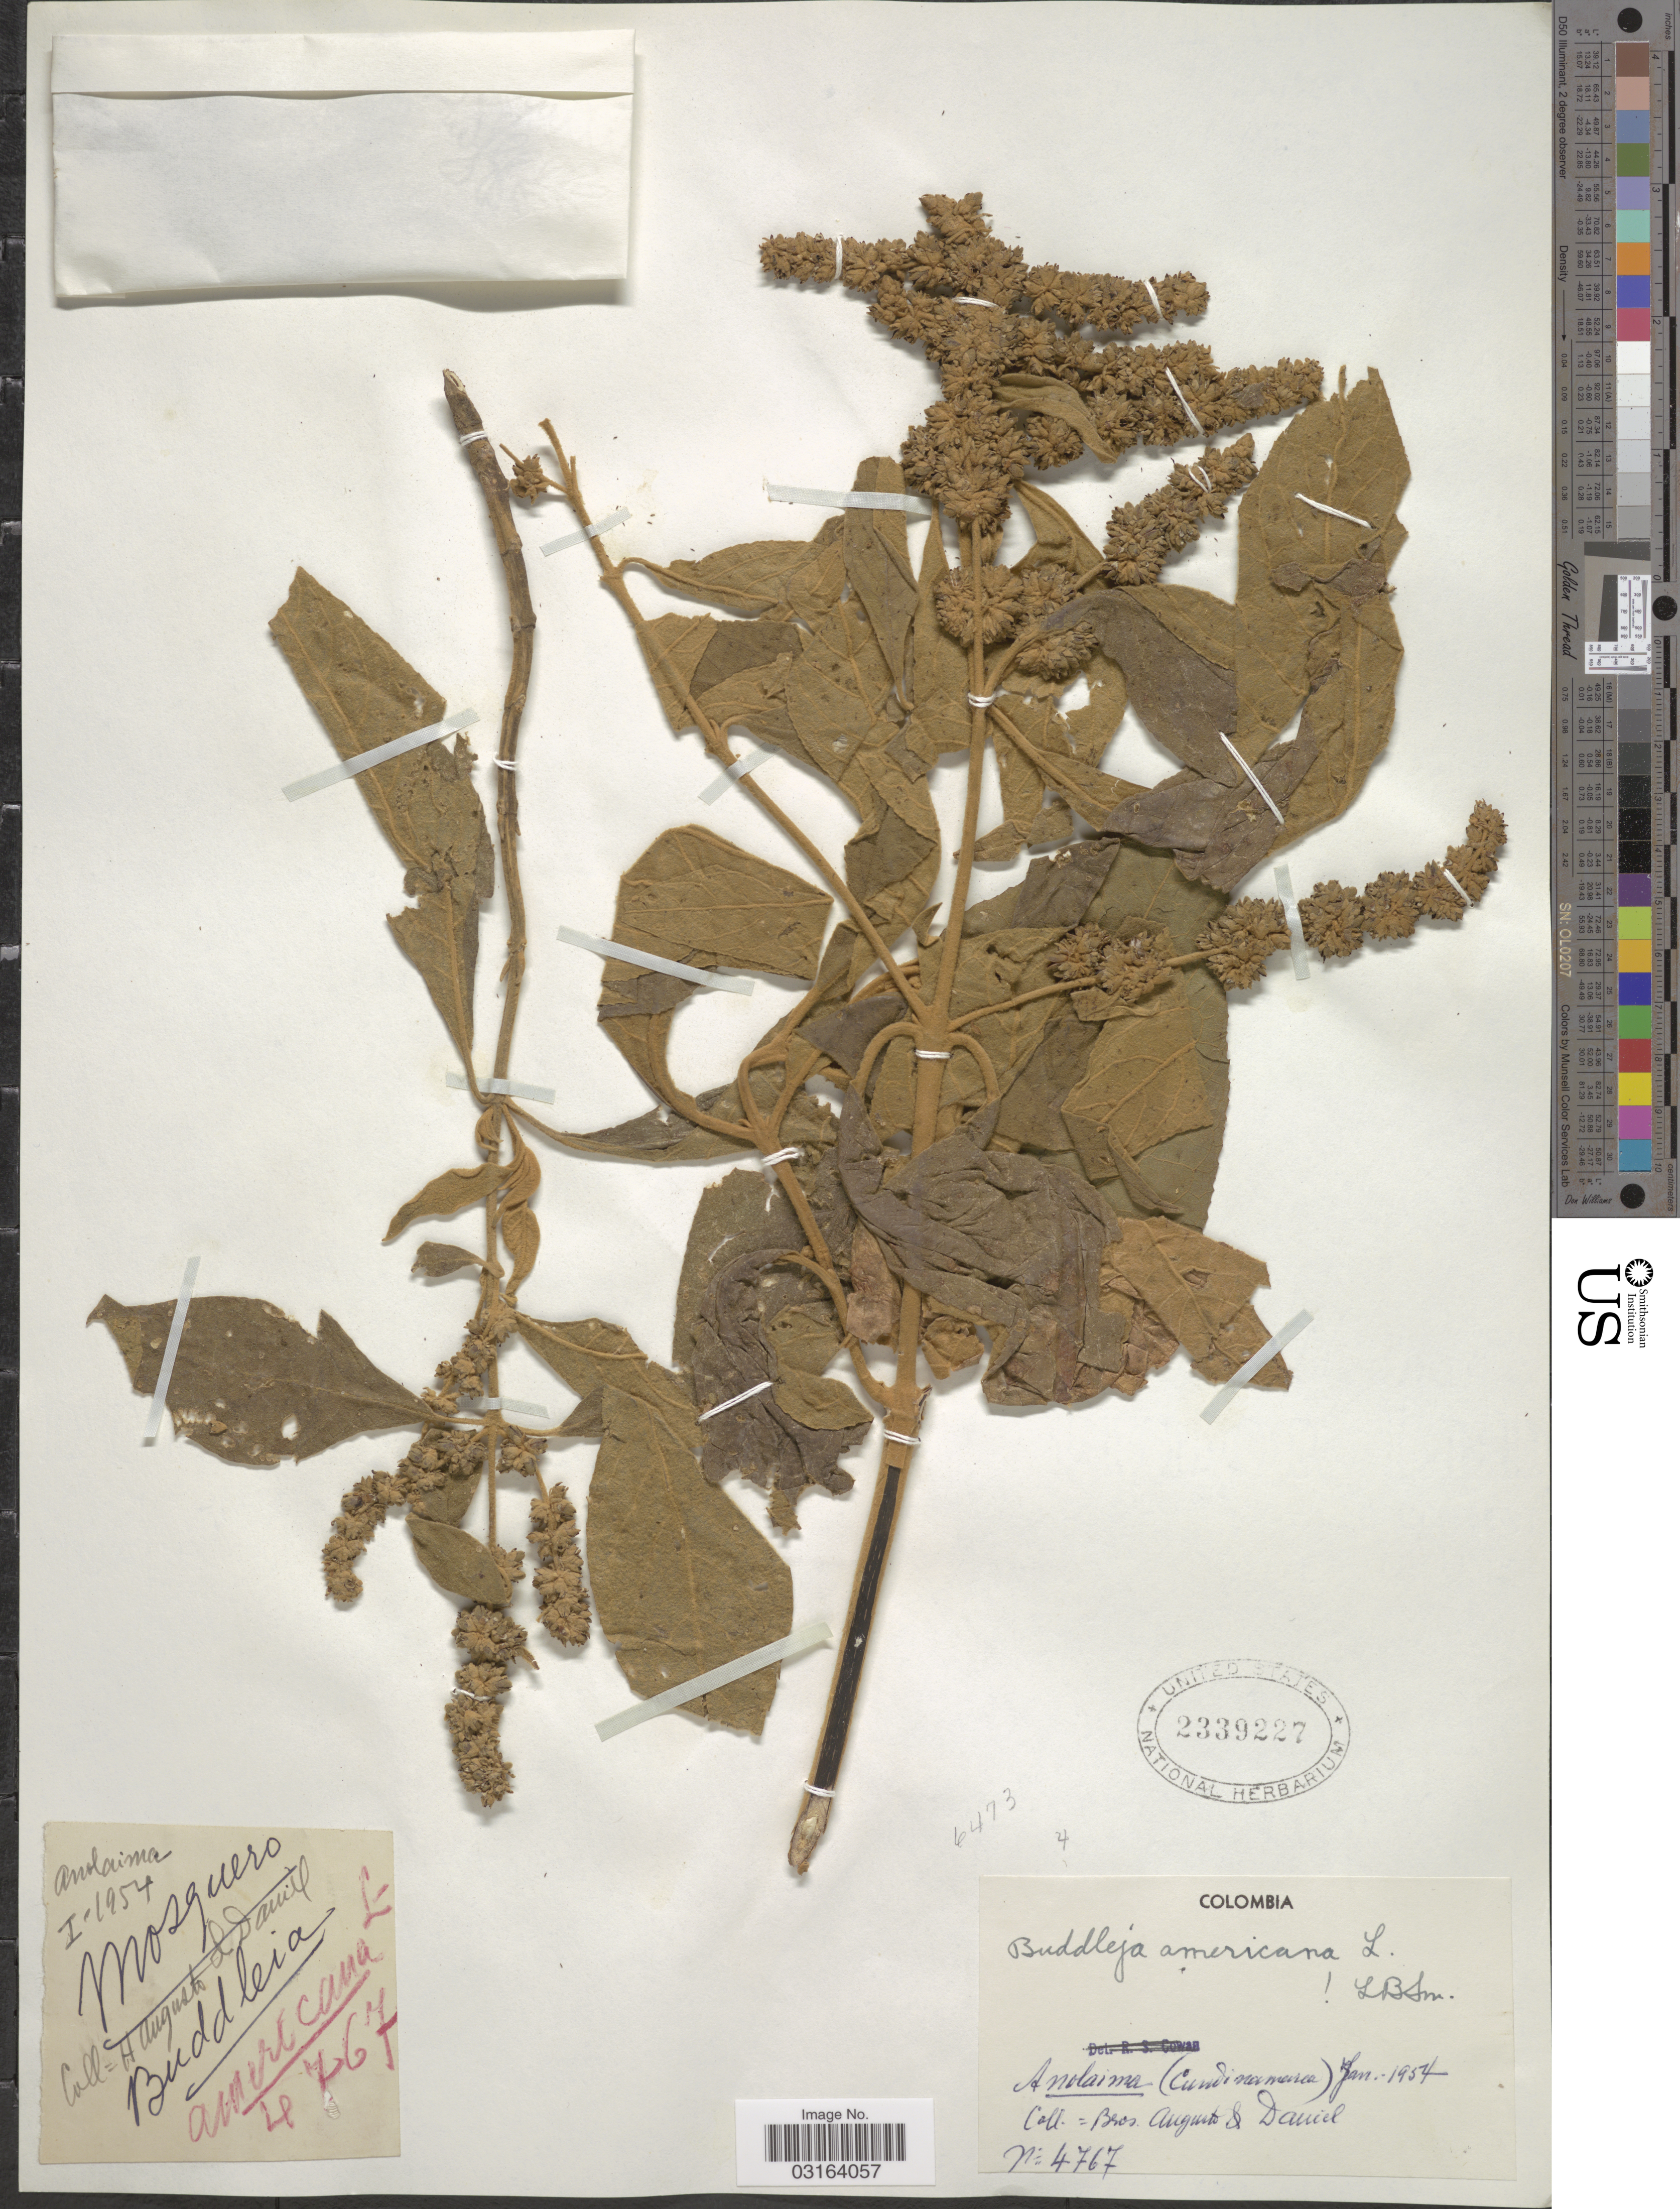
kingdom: Plantae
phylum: Tracheophyta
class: Magnoliopsida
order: Lamiales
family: Scrophulariaceae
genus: Buddleja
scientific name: Buddleja americana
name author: L.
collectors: B. Augusto & Bro. Daniel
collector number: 4767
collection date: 1954-01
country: Colombia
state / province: Cundinamarca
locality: Anolaima.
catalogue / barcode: US 2339227